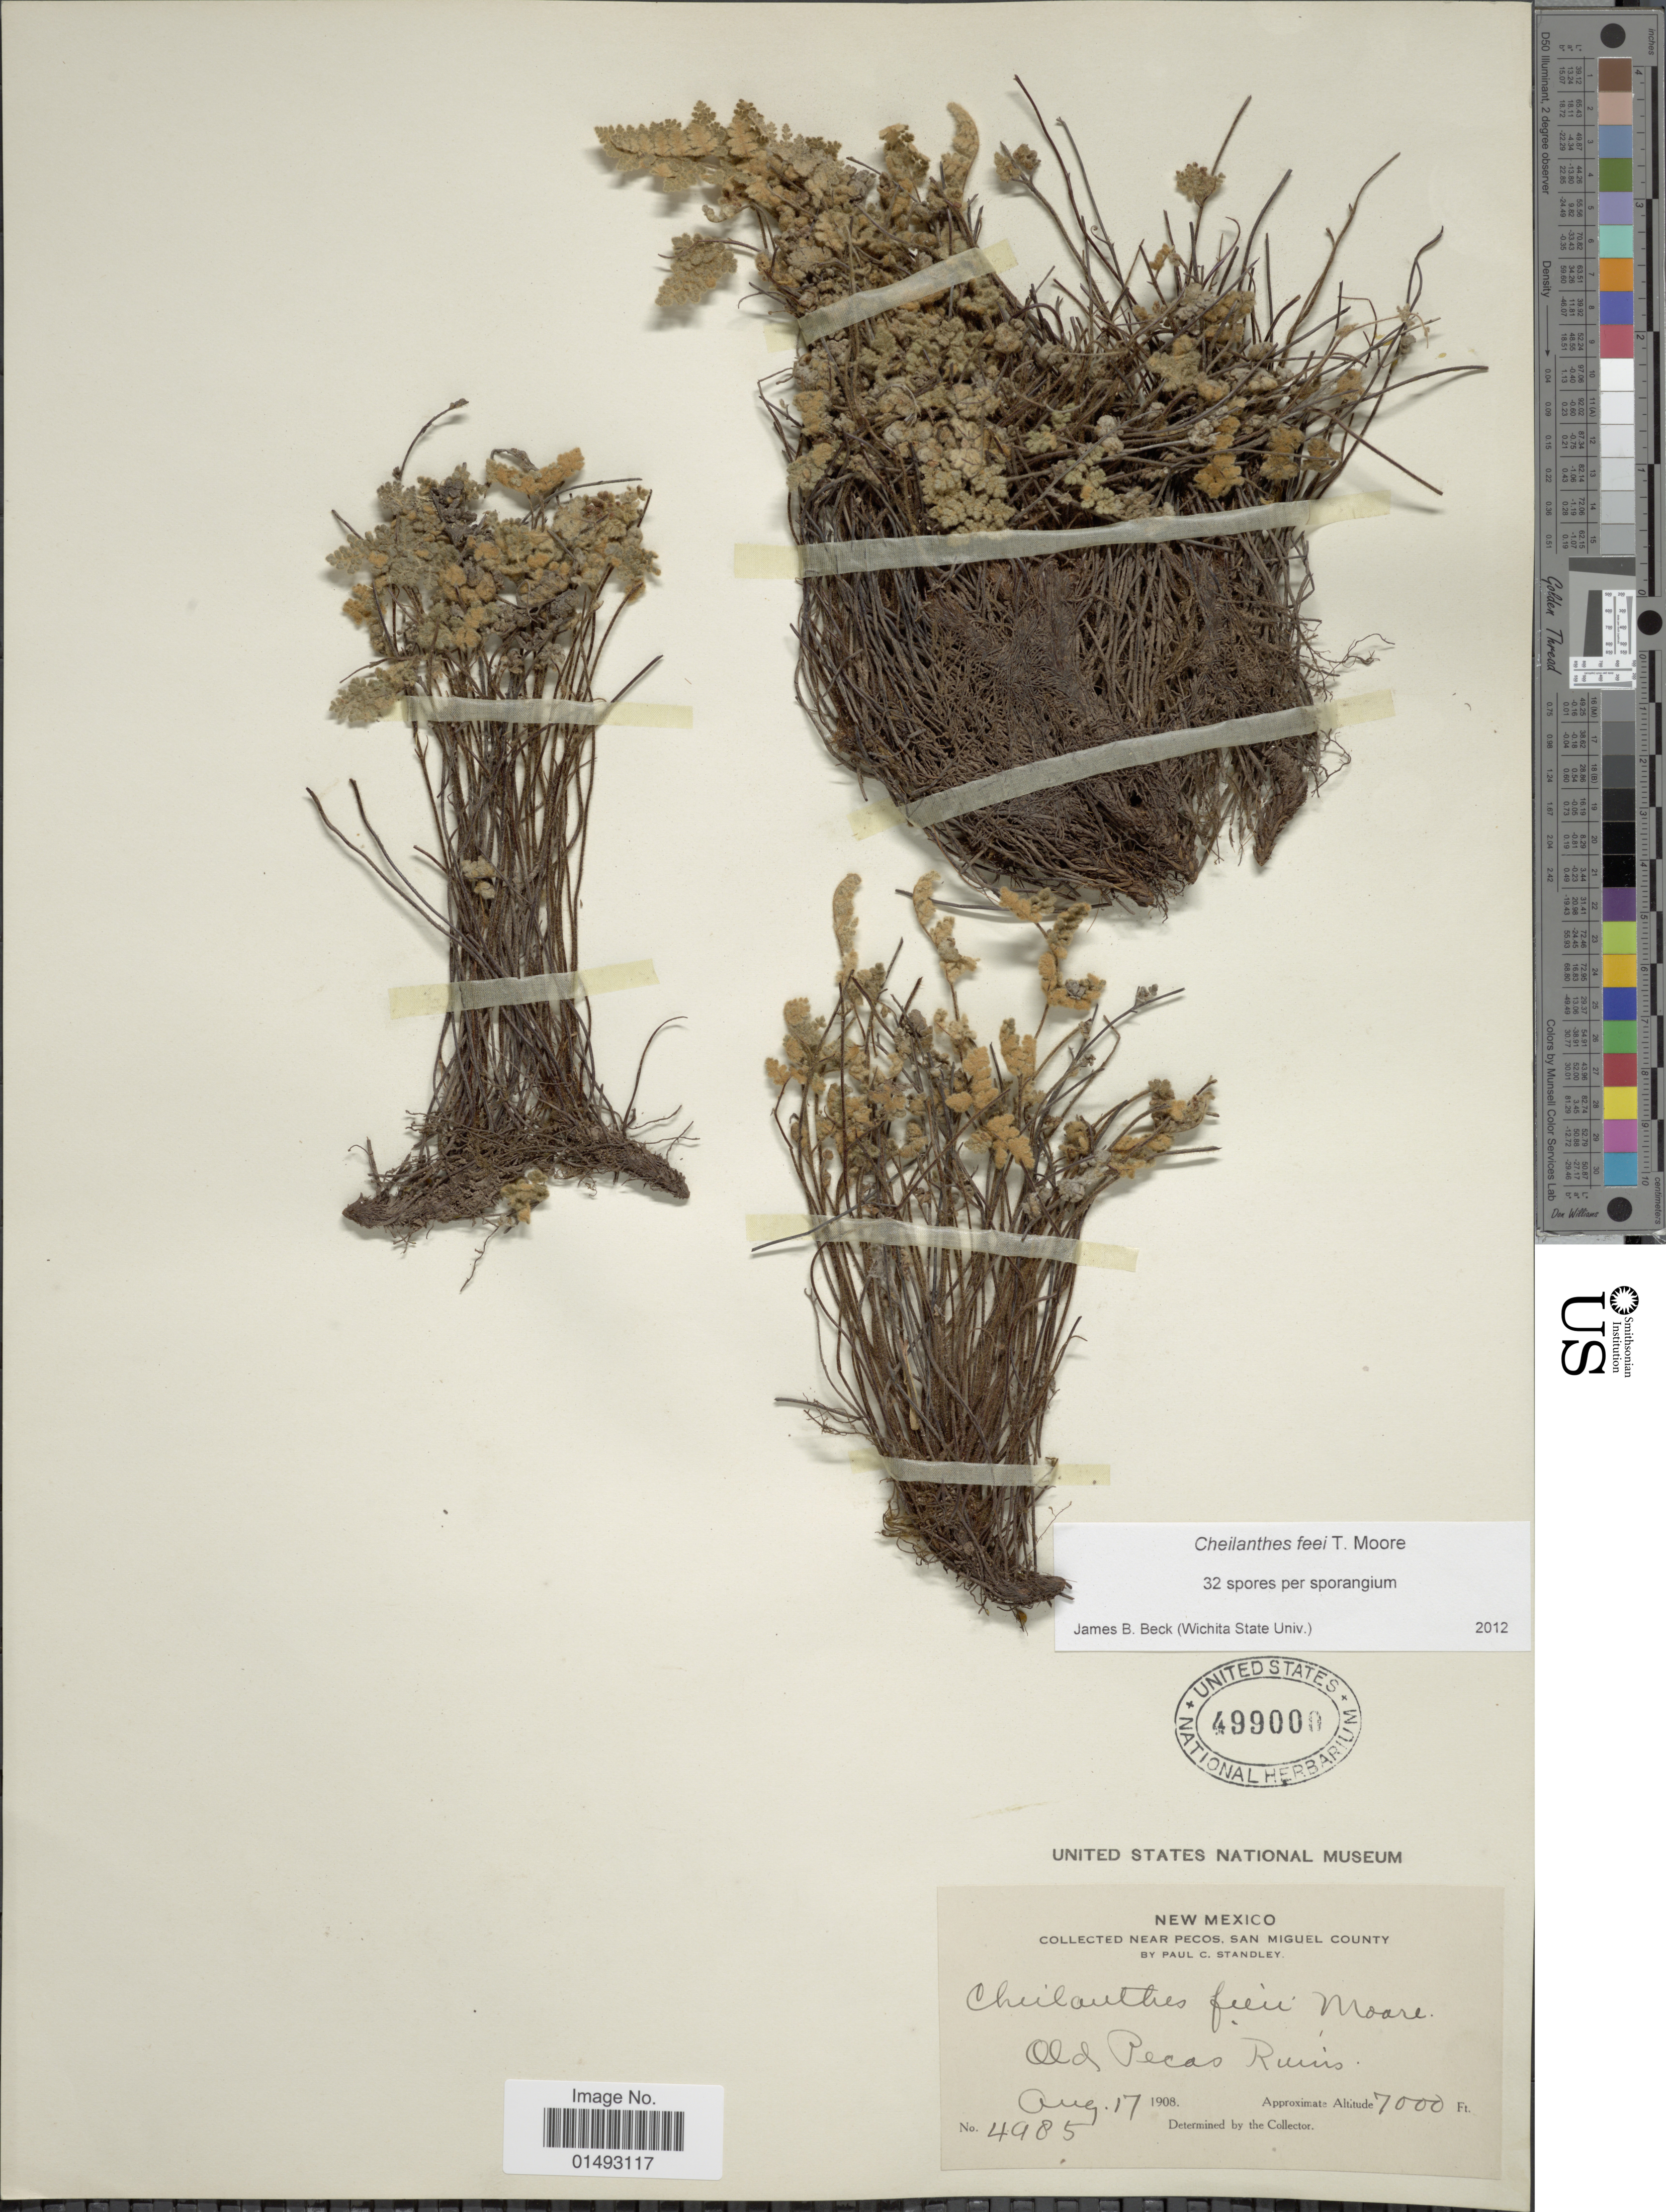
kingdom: Plantae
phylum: Tracheophyta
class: Polypodiopsida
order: Polypodiales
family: Pteridaceae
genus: Myriopteris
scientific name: Myriopteris gracilis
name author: Fée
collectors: P. C. Standley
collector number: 4985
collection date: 1908-08-17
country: United States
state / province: New Mexico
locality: Near Pecos, San Miguel County, Old Pecos Ruins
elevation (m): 2134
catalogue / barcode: US 499000